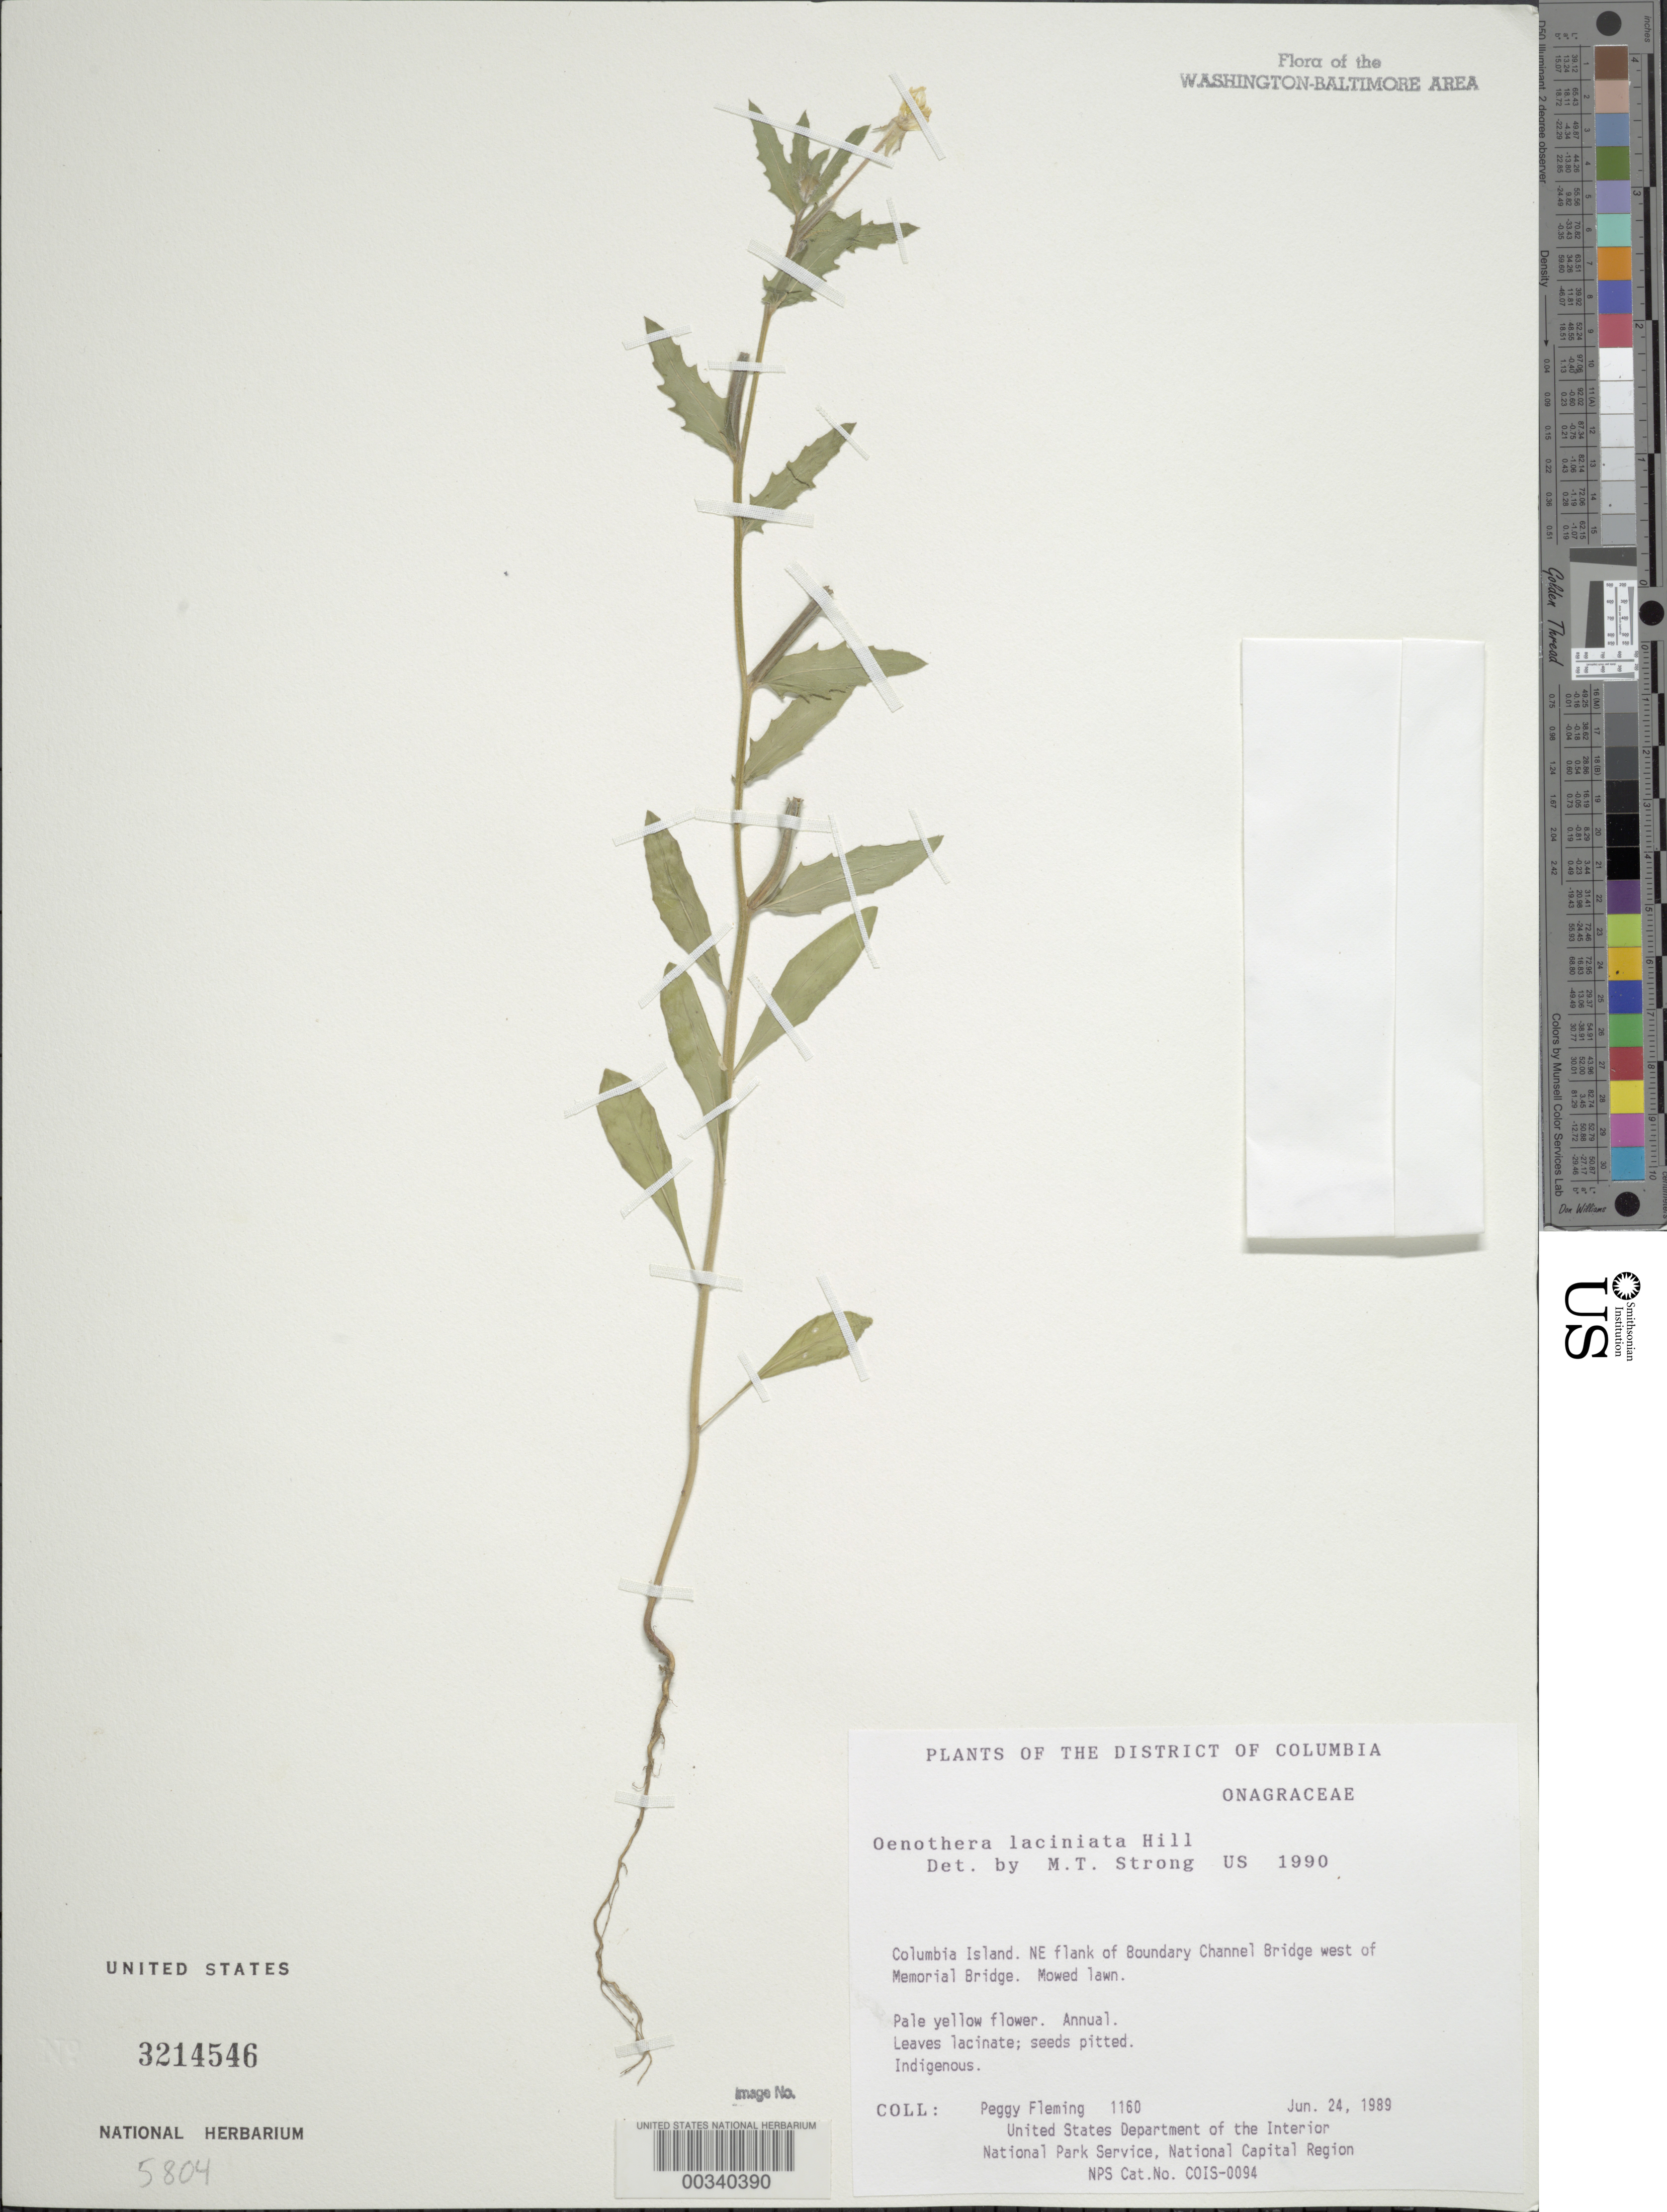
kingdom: Plantae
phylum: Tracheophyta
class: Magnoliopsida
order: Myrtales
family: Onagraceae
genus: Oenothera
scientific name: Oenothera laciniata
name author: Hill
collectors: P. Fleming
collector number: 1160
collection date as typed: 24 Jun 1989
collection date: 1989-06-24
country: United States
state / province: District of Columbia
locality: Columbia Island, NE flank of Boundary Channel Bridge W of Memorial Bridge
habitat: Mowed lawn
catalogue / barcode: US 3214546